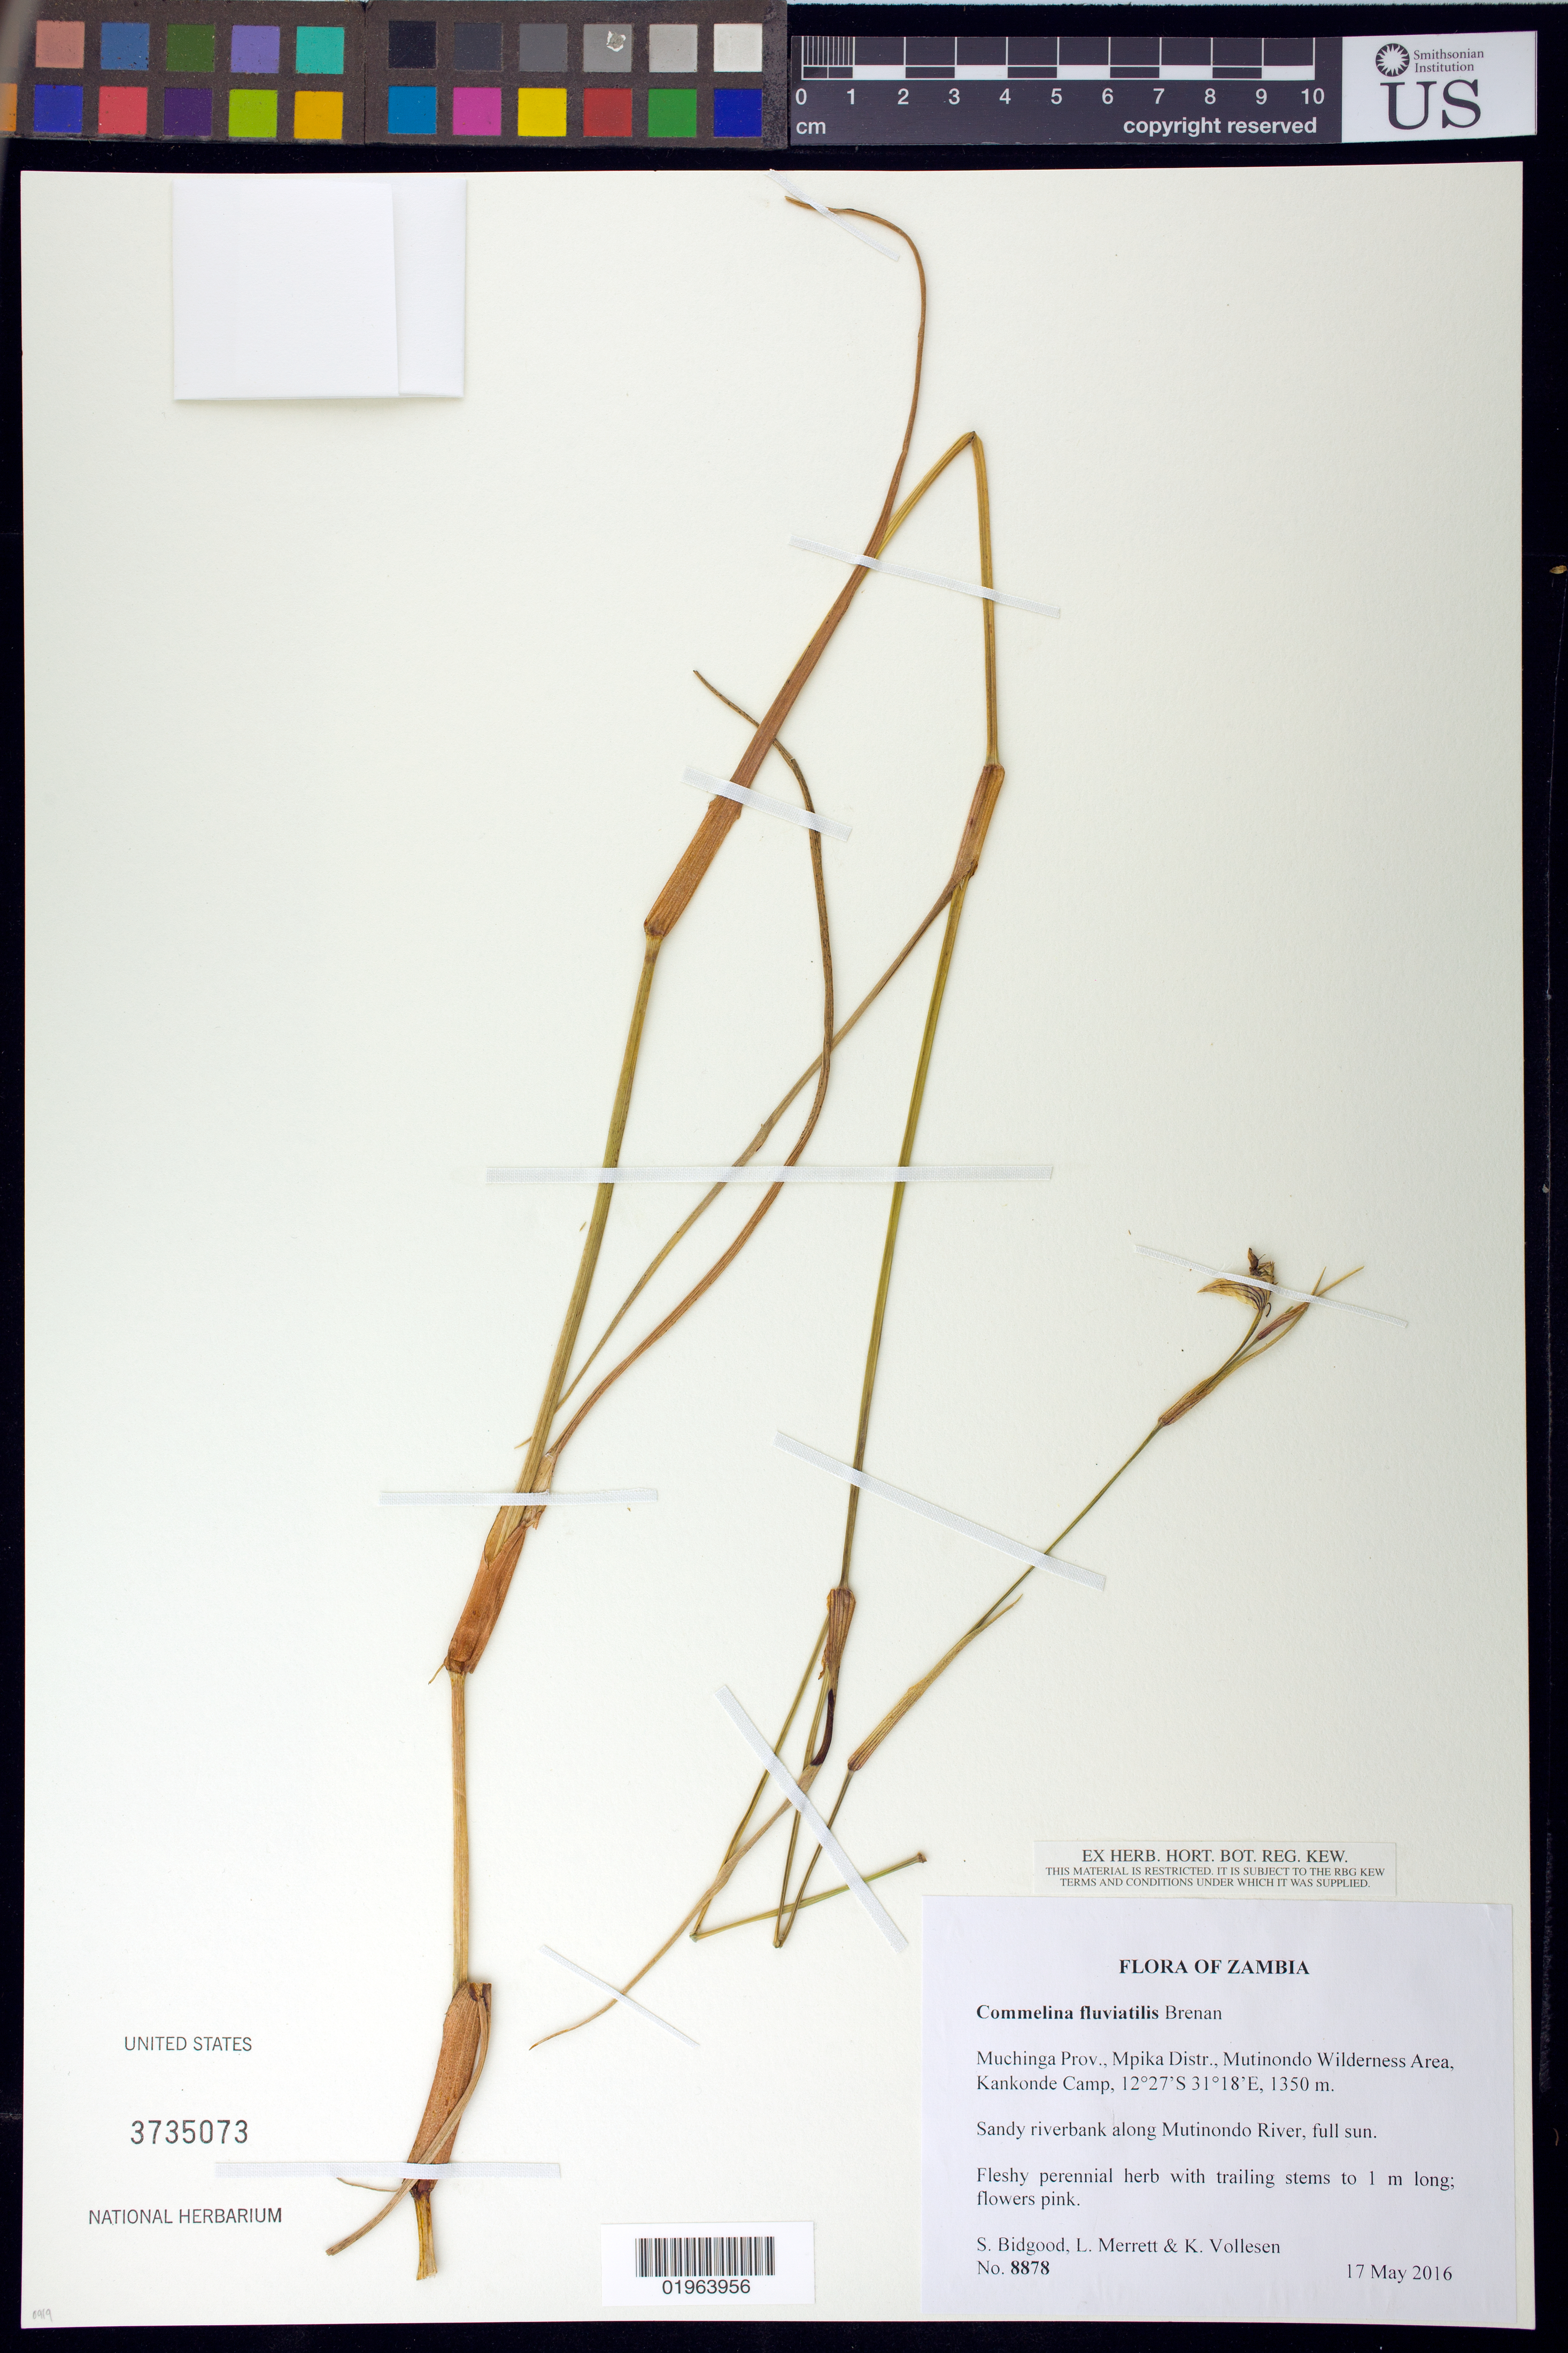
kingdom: Plantae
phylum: Tracheophyta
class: Liliopsida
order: Commelinales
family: Commelinaceae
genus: Commelina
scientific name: Commelina fluviatilis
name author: Brenan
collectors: S. Bidgood, L. Merrett & K. Vollesen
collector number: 8878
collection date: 2016-05-17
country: Zambia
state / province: Muchinga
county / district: Mpika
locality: Mutinondo Wilderness Area, Kankonde Camp.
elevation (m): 1350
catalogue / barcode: US 3735073